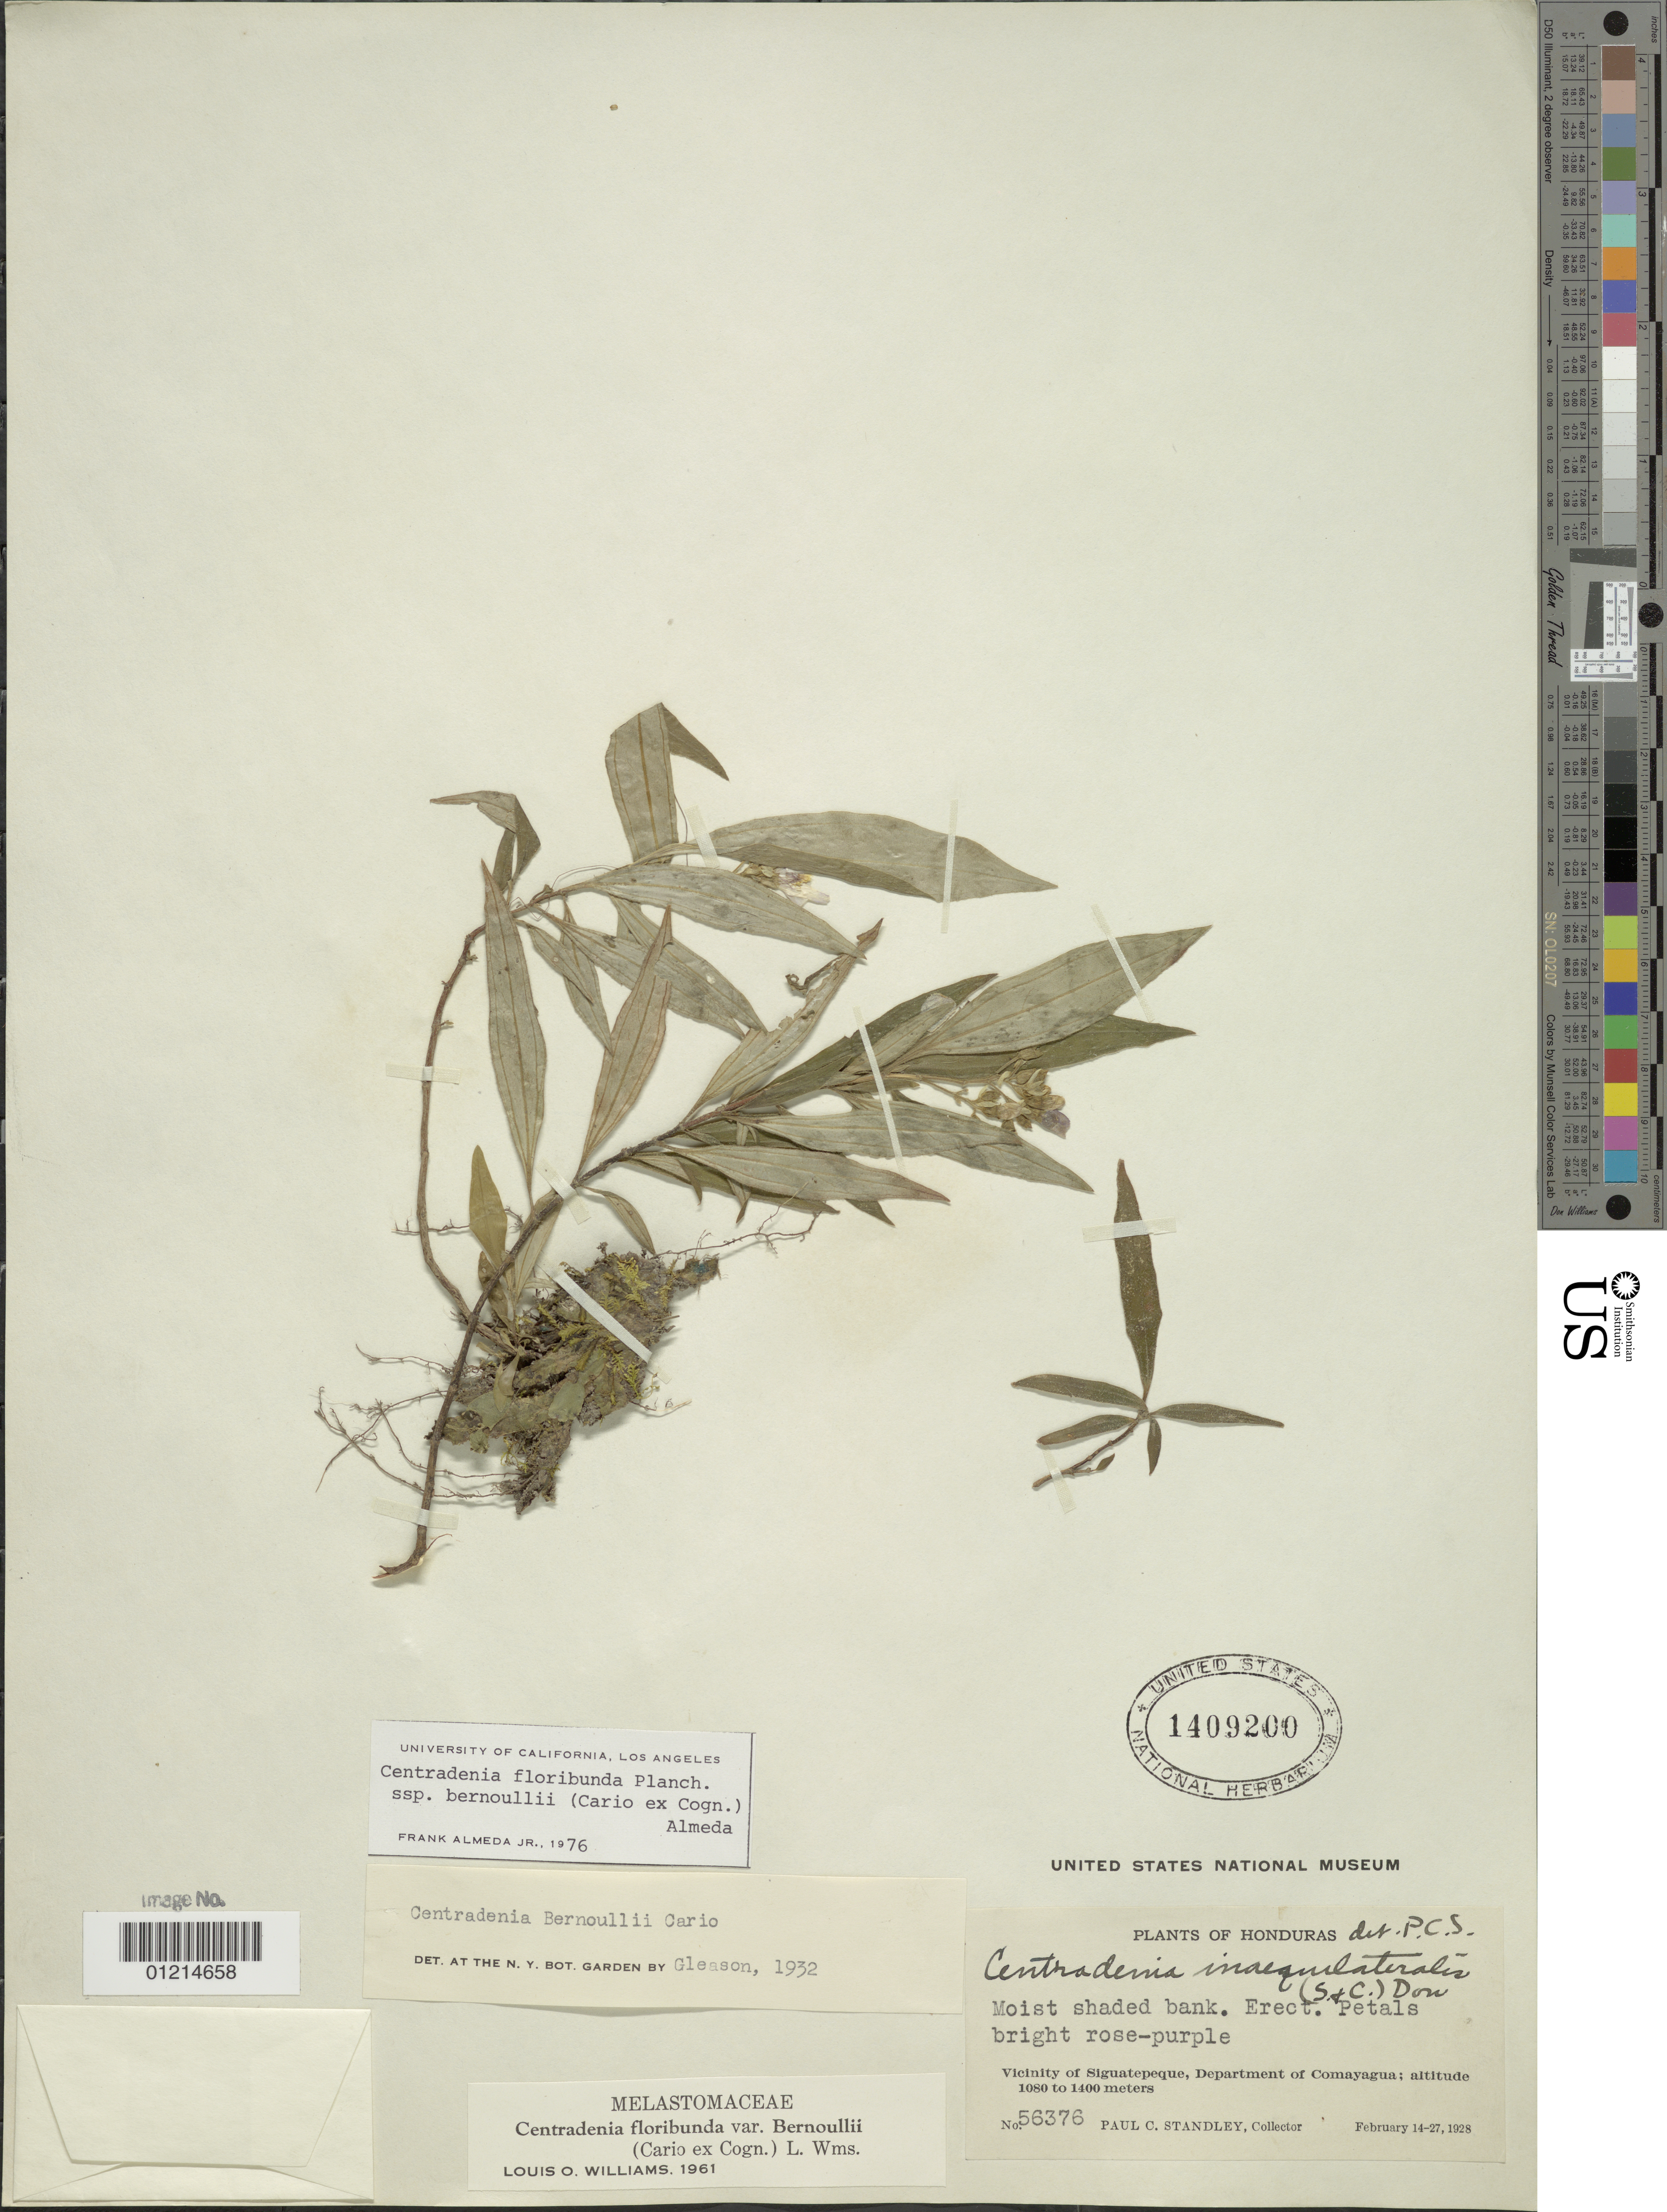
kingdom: Plantae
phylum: Tracheophyta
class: Magnoliopsida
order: Myrtales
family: Melastomataceae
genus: Centradenia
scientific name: Centradenia floribunda subsp. bernoulli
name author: (Cario ex Cogn.) Almeda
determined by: Almeda, F.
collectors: P. C. Standley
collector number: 56376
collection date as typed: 14 Feb 1928 to 27 Feb 1928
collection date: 1928-02-14/1928-02-27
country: Honduras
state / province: Comayagua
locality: Vicinity of Siguatepeque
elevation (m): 1080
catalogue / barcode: US 1409200